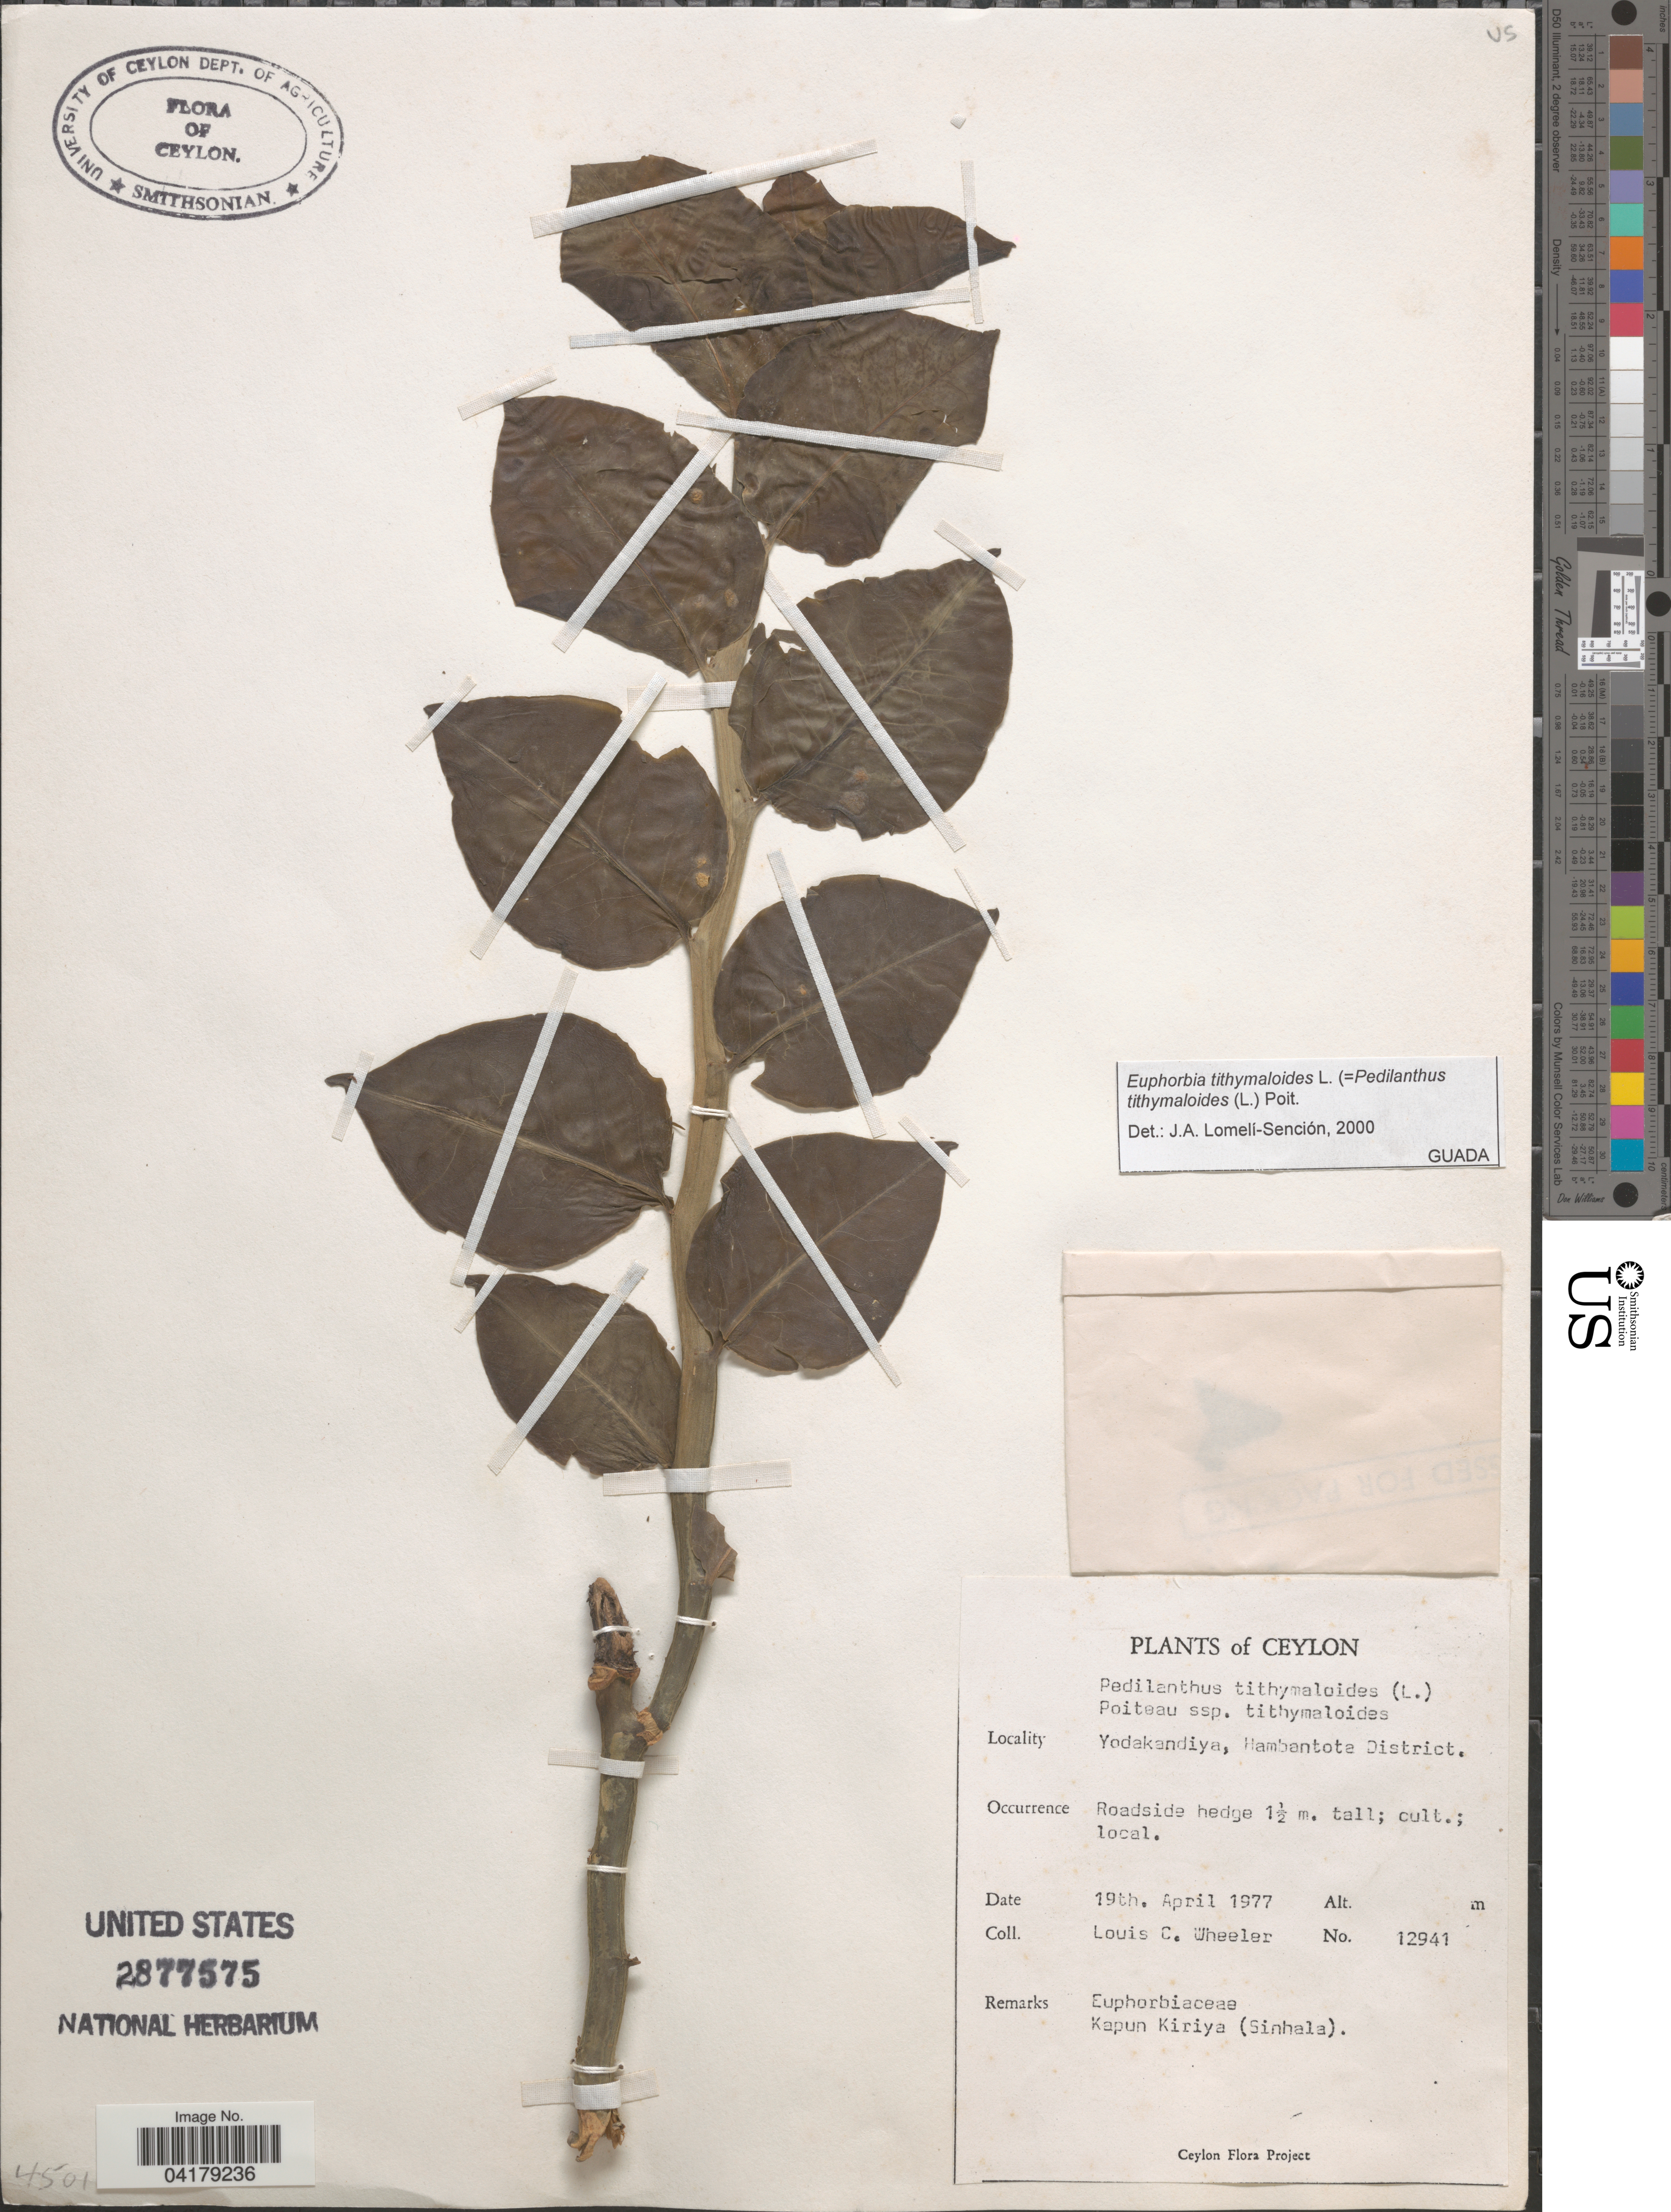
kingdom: Plantae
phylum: Tracheophyta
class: Magnoliopsida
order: Malpighiales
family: Euphorbiaceae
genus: Euphorbia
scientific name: Euphorbia tithymaloides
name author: L.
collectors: L. C. Wheeler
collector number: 12941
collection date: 1977-04-19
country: Sri Lanka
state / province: Southern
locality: Ceylon. Yodakandiya, Hambantota District.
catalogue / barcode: US 2877575